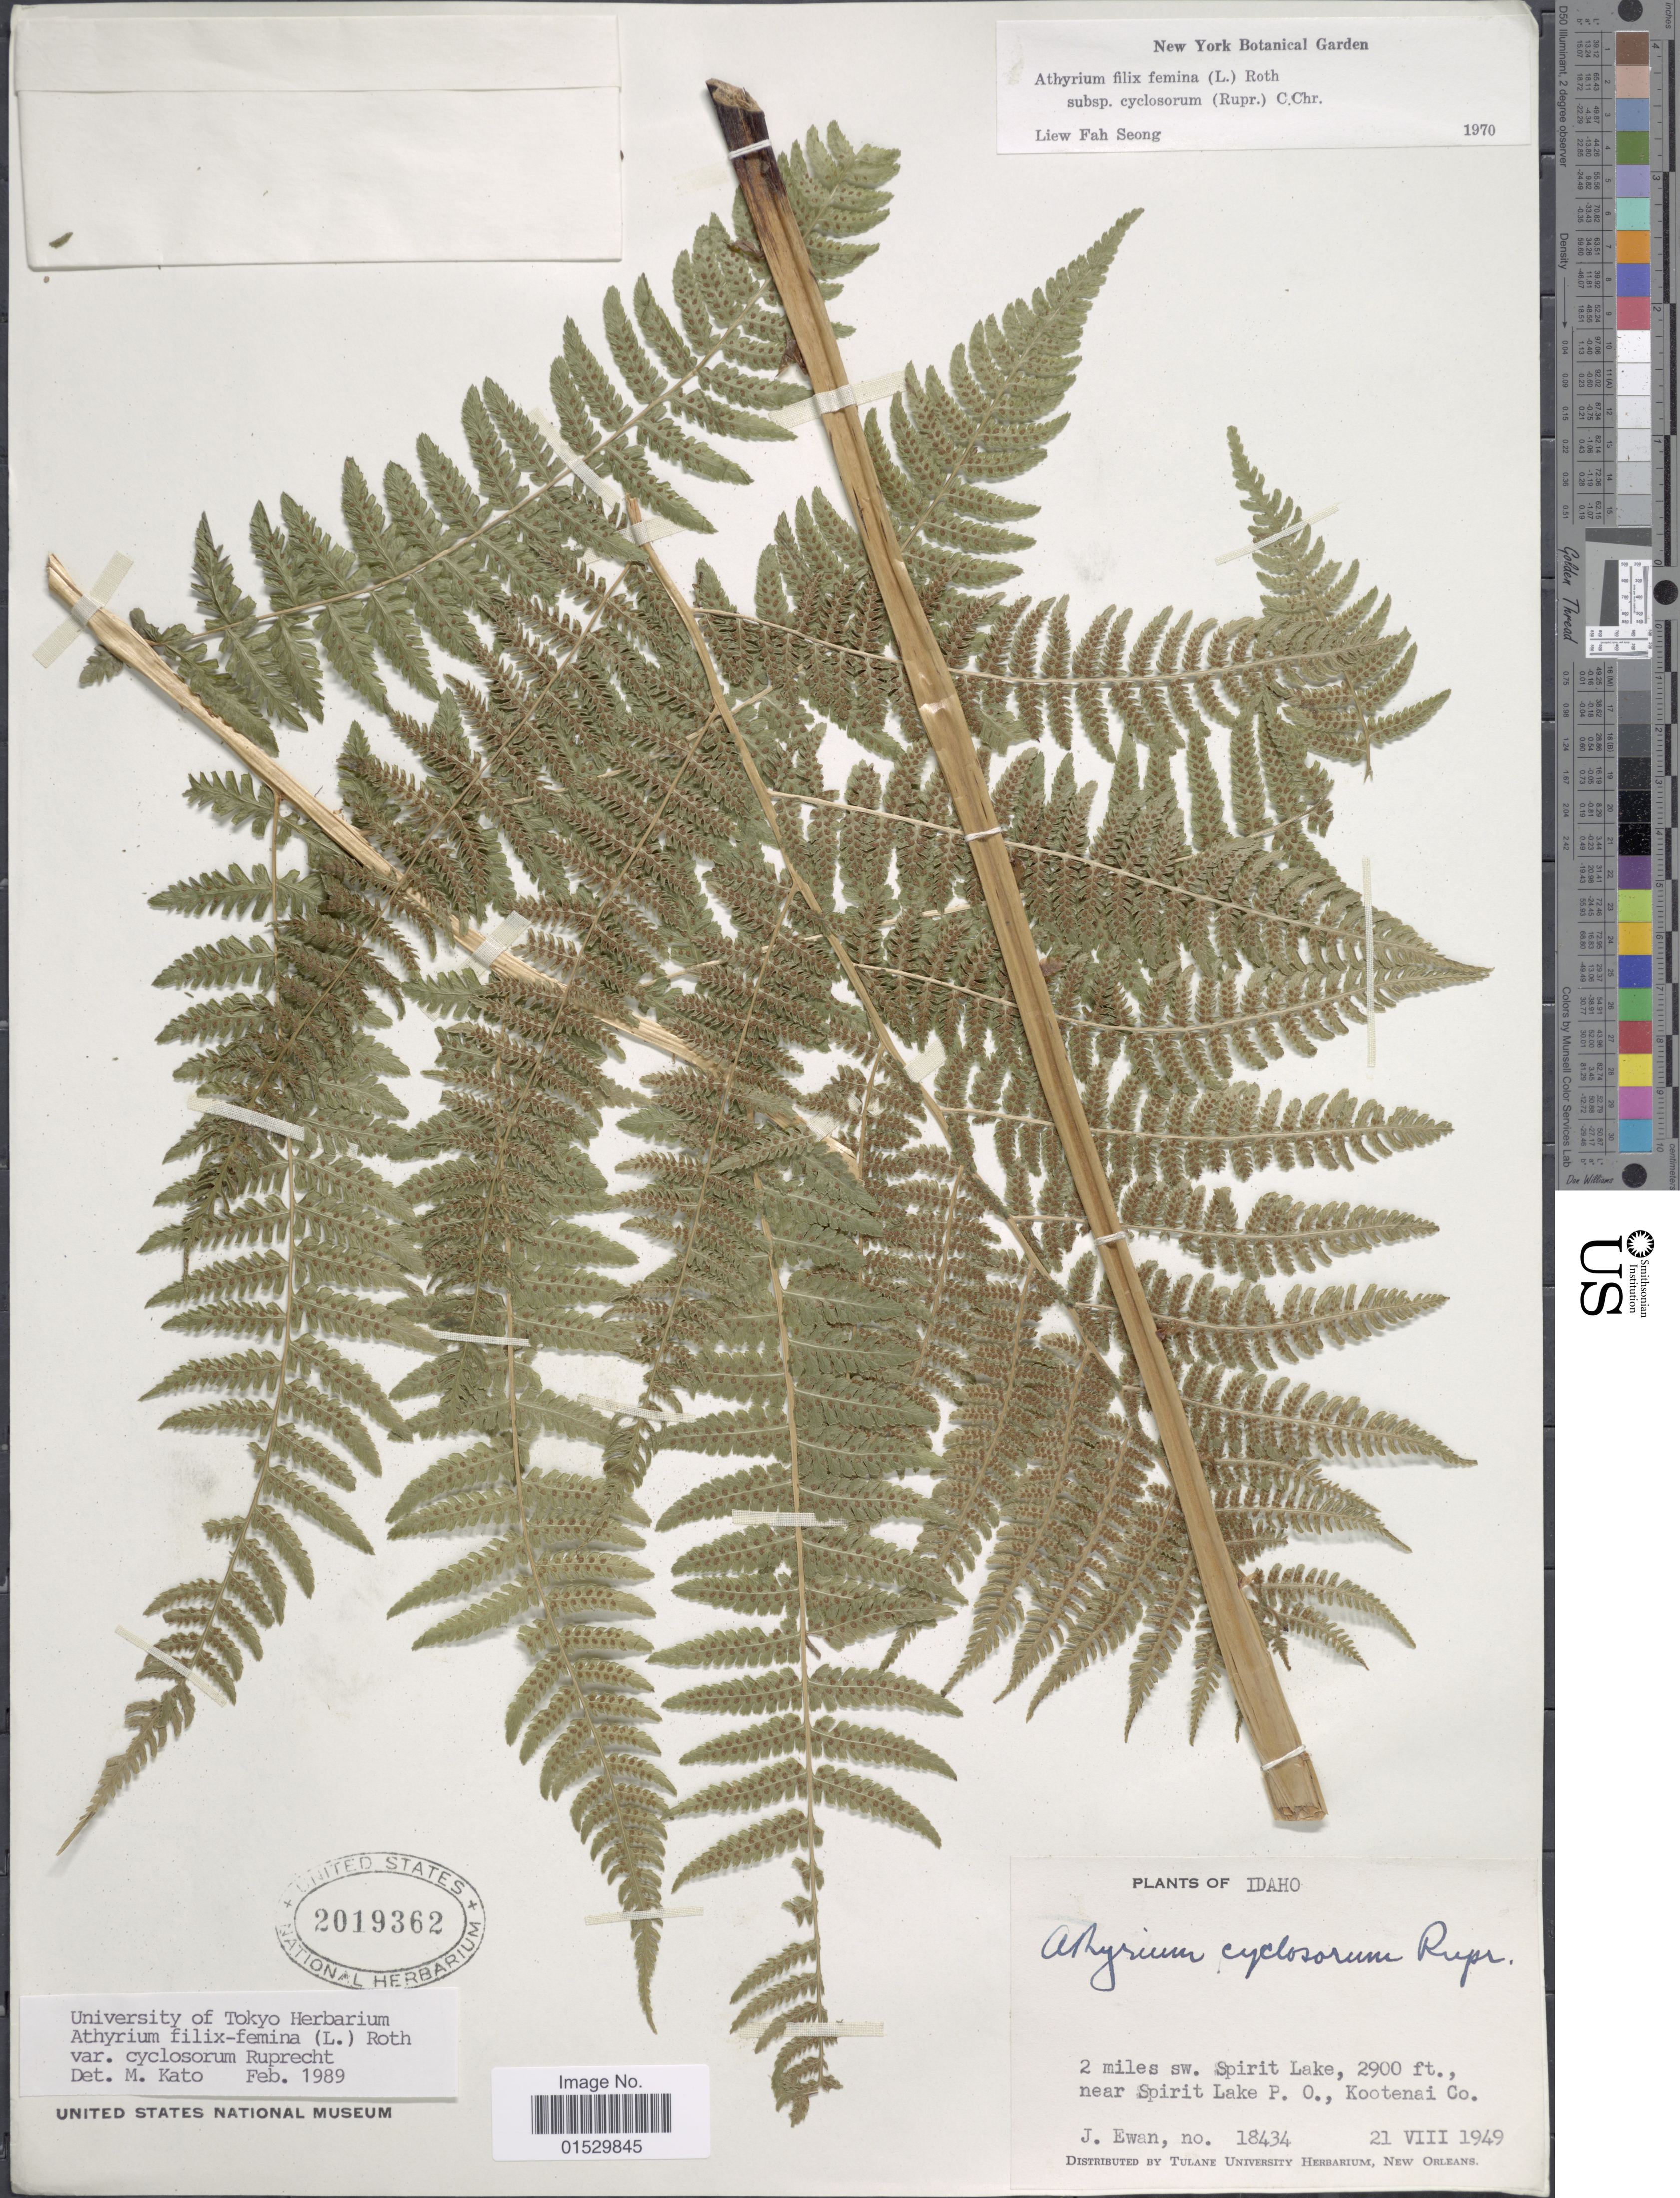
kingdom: Plantae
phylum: Tracheophyta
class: Polypodiopsida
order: Polypodiales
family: Athyriaceae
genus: Athyrium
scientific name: Athyrium filix-femina subsp. cyclosorum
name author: (Rupr.) C. Chr.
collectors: J. A. Ewan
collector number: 18434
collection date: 1949-08-21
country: United States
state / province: Idaho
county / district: Kootenai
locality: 2 miles SW Spirit Lake, near Spirit Lake P.O.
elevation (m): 884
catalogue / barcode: US 2019362